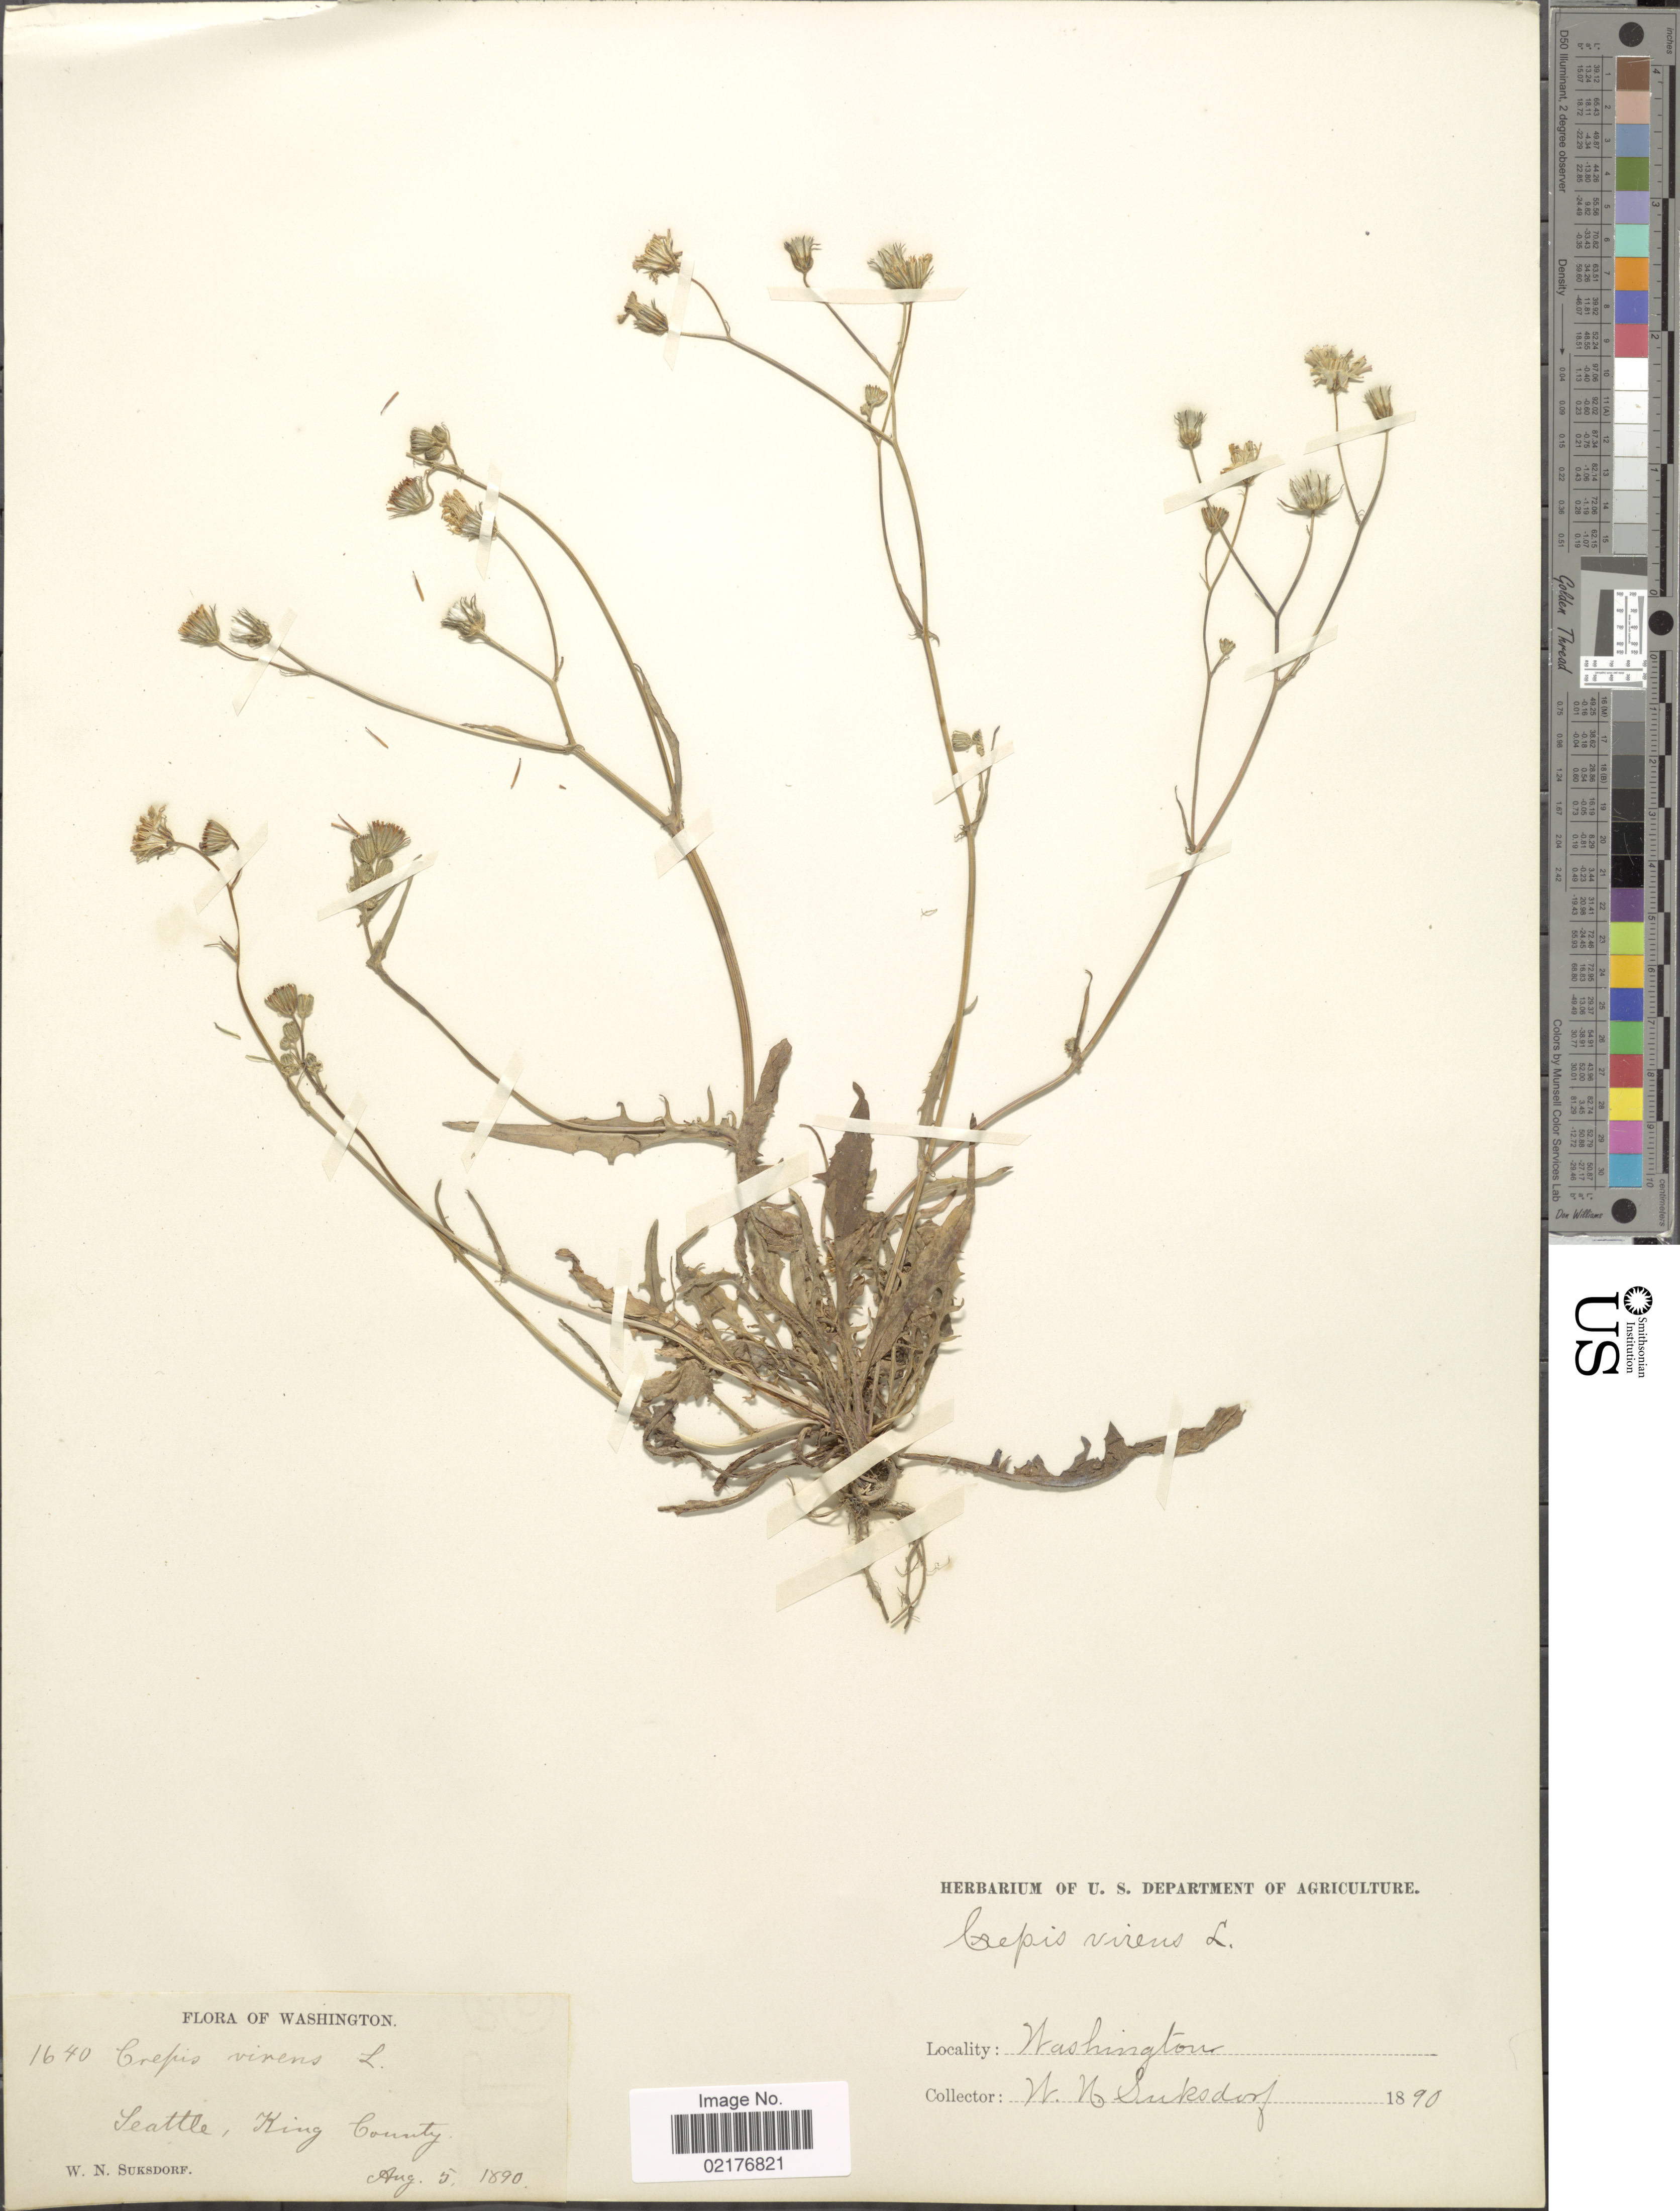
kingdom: Plantae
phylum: Tracheophyta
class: Magnoliopsida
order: Asterales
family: Asteraceae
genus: Crepis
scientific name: Crepis capillaris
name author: (L.) Wallr.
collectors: W. N. Suksdorf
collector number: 1640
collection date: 1890-08-05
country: United States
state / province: Washington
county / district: King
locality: Seattle, King County